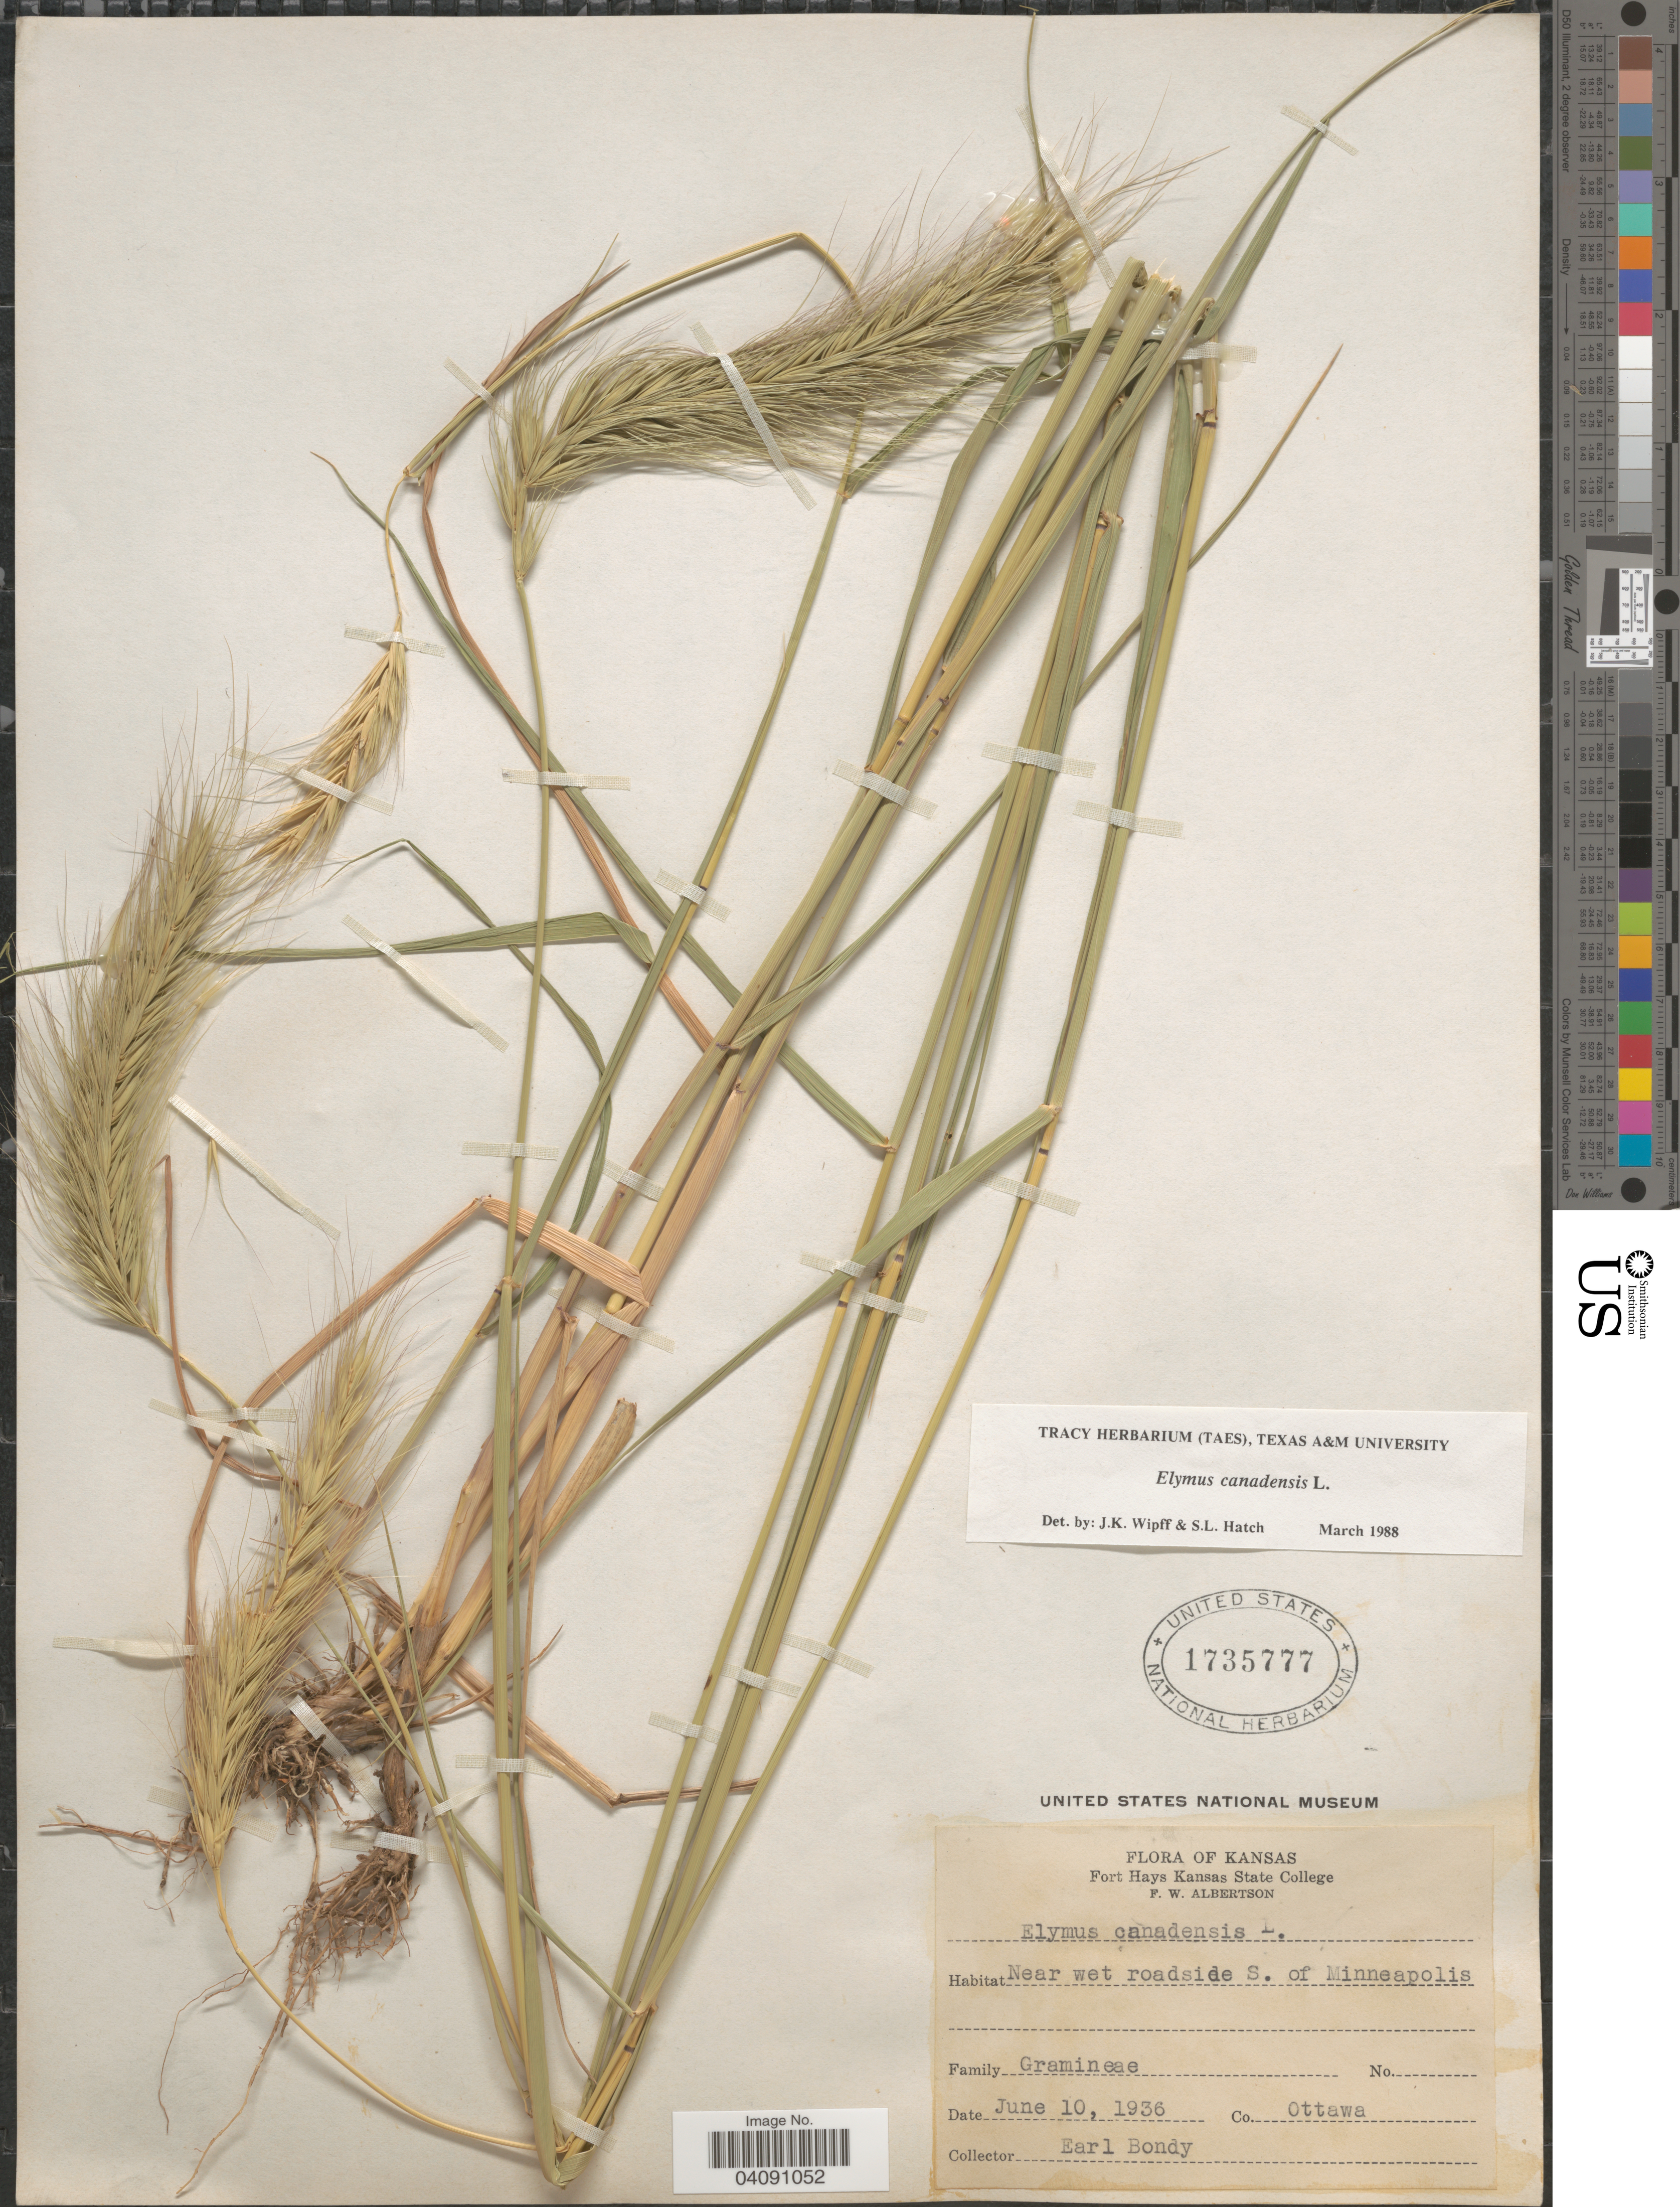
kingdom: Plantae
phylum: Tracheophyta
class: Liliopsida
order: Poales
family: Poaceae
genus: Elymus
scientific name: Elymus canadensis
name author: L.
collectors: E. Bondy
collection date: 1936-06-10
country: United States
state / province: Kansas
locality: Near wet roadside S. of Minneapolis. Co. Ottawa.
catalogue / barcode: US 1735777